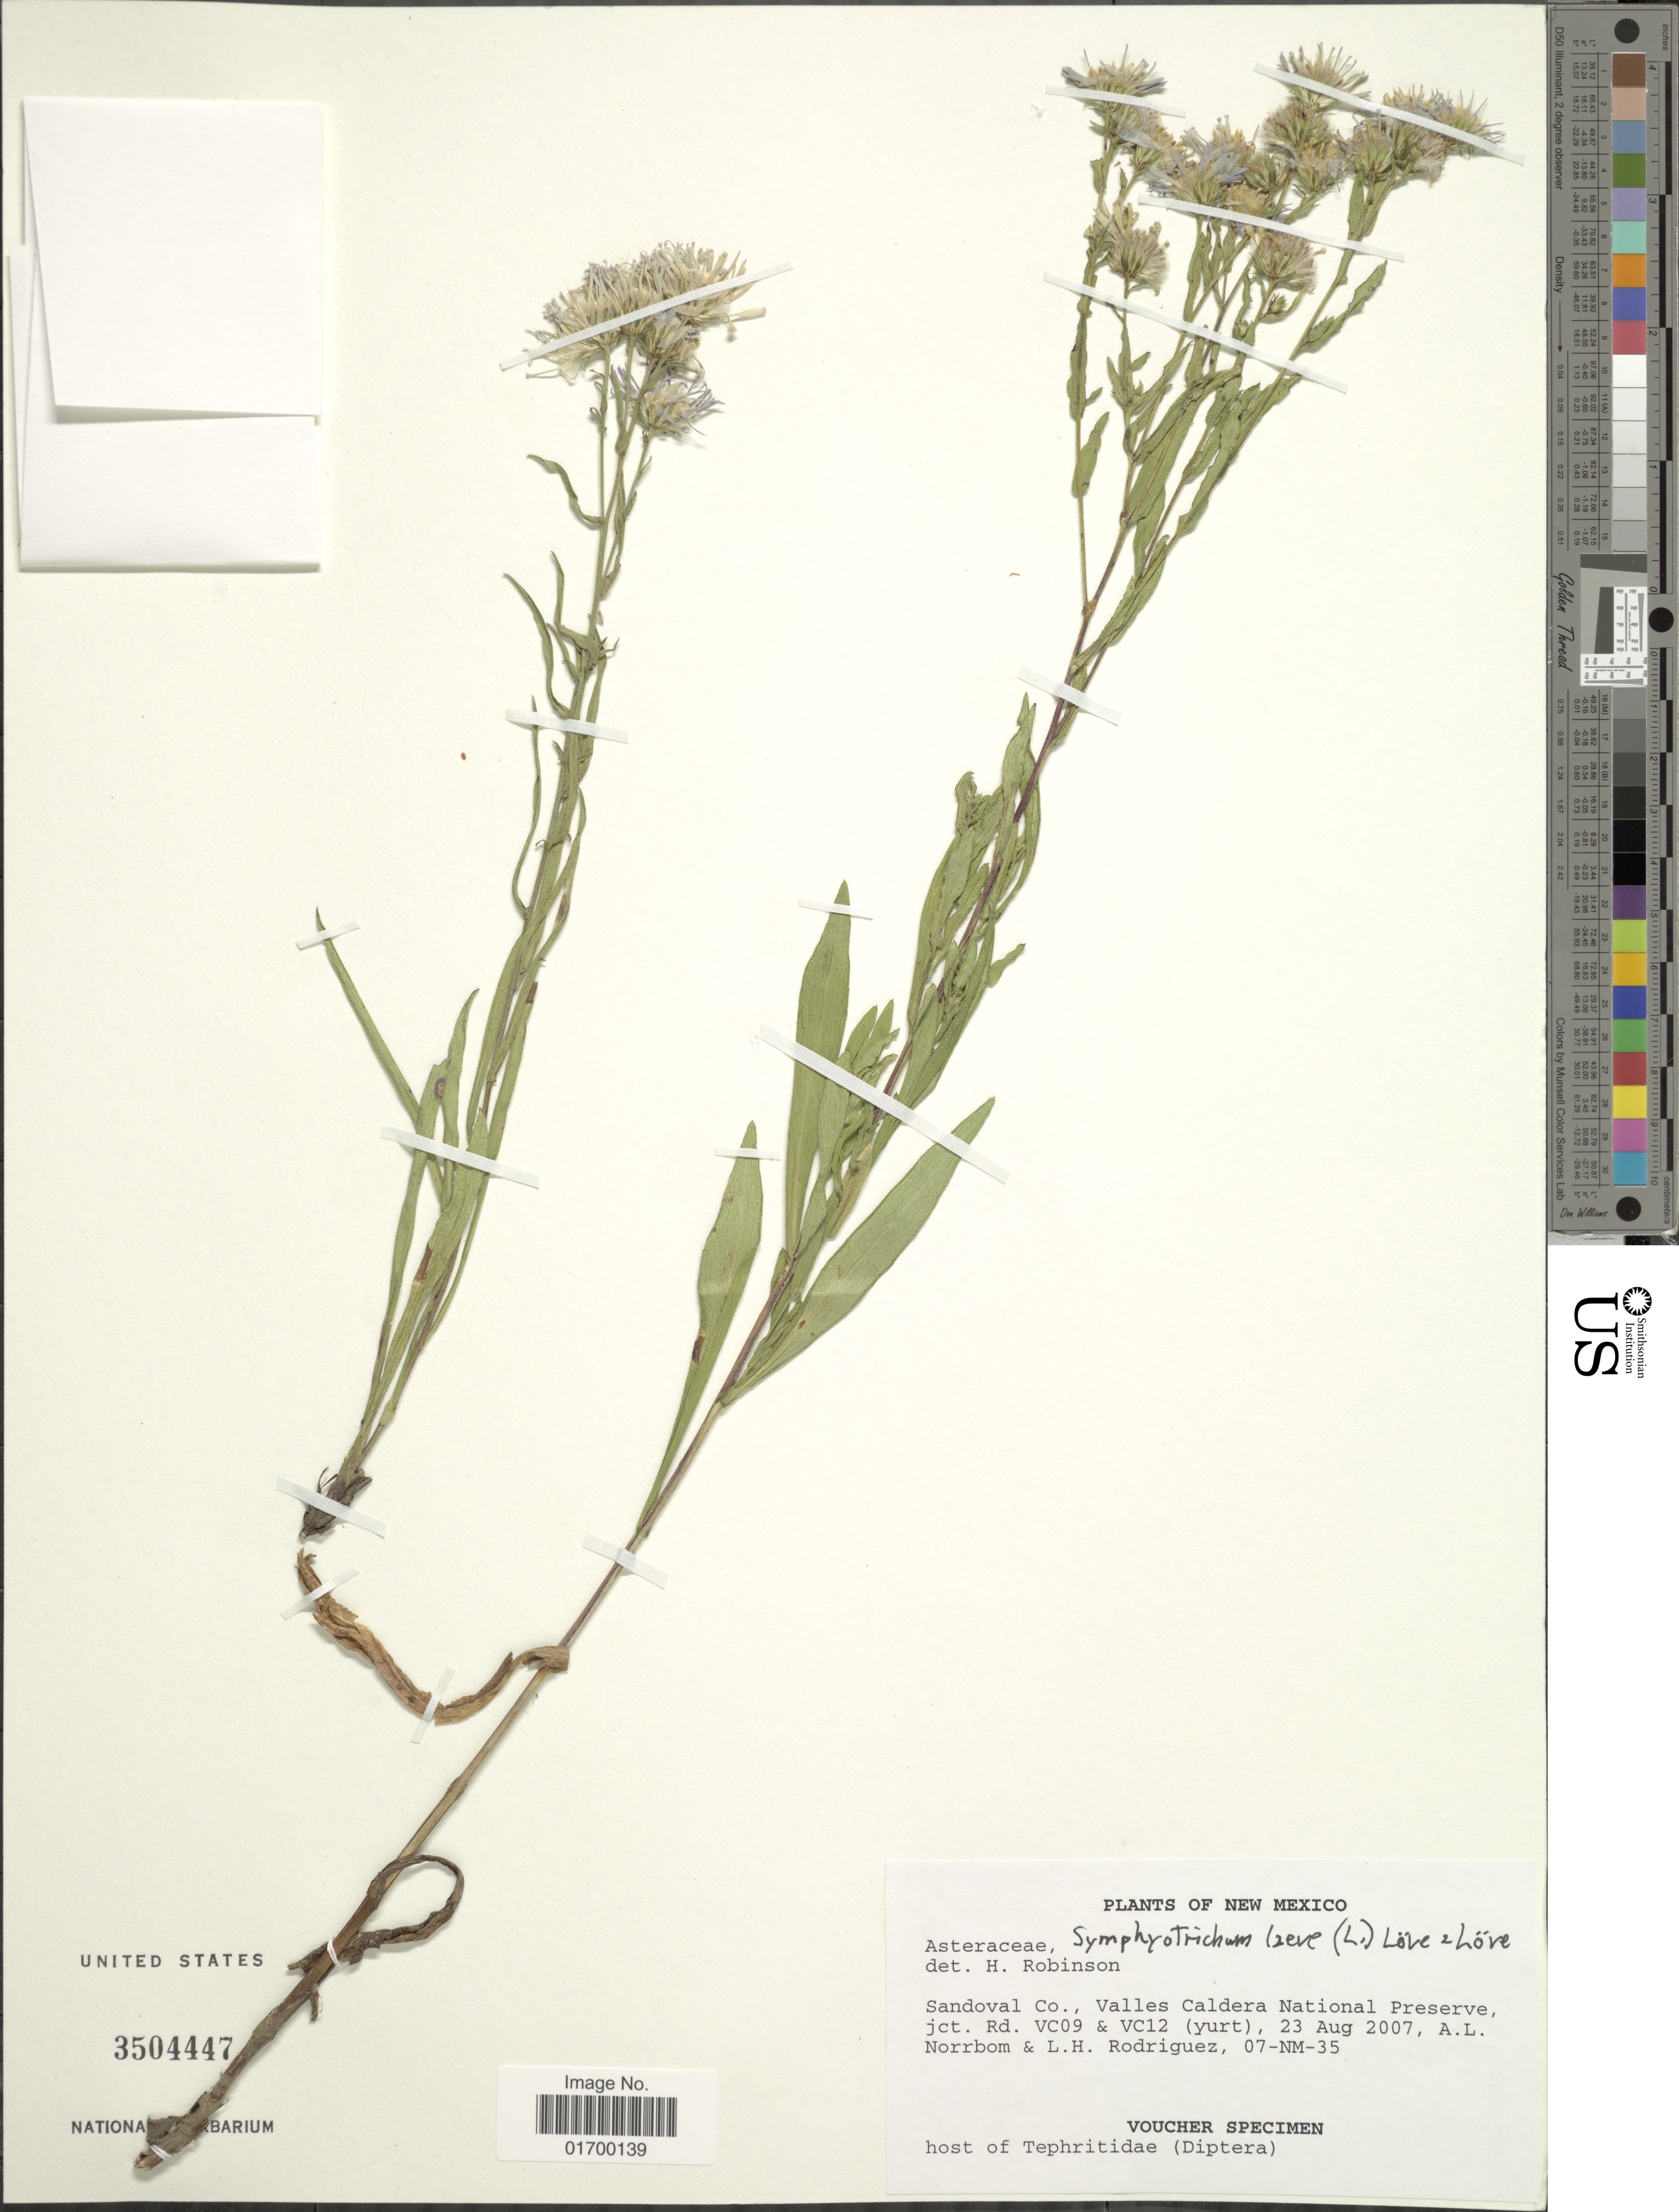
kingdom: Plantae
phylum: Tracheophyta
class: Magnoliopsida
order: Asterales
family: Asteraceae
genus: Symphyotrichum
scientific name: Symphyotrichum laeve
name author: (L.) Á. Löve & D. Löve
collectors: A. L. Norrbom & L. Rodriguez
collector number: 07-NM-35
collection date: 2007-08-23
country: United States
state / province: New Mexico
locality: Sandoval Co., Valles Caldera National Preserve, jct. Rd. VC09 &VC12 (yurt)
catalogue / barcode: US 3504447